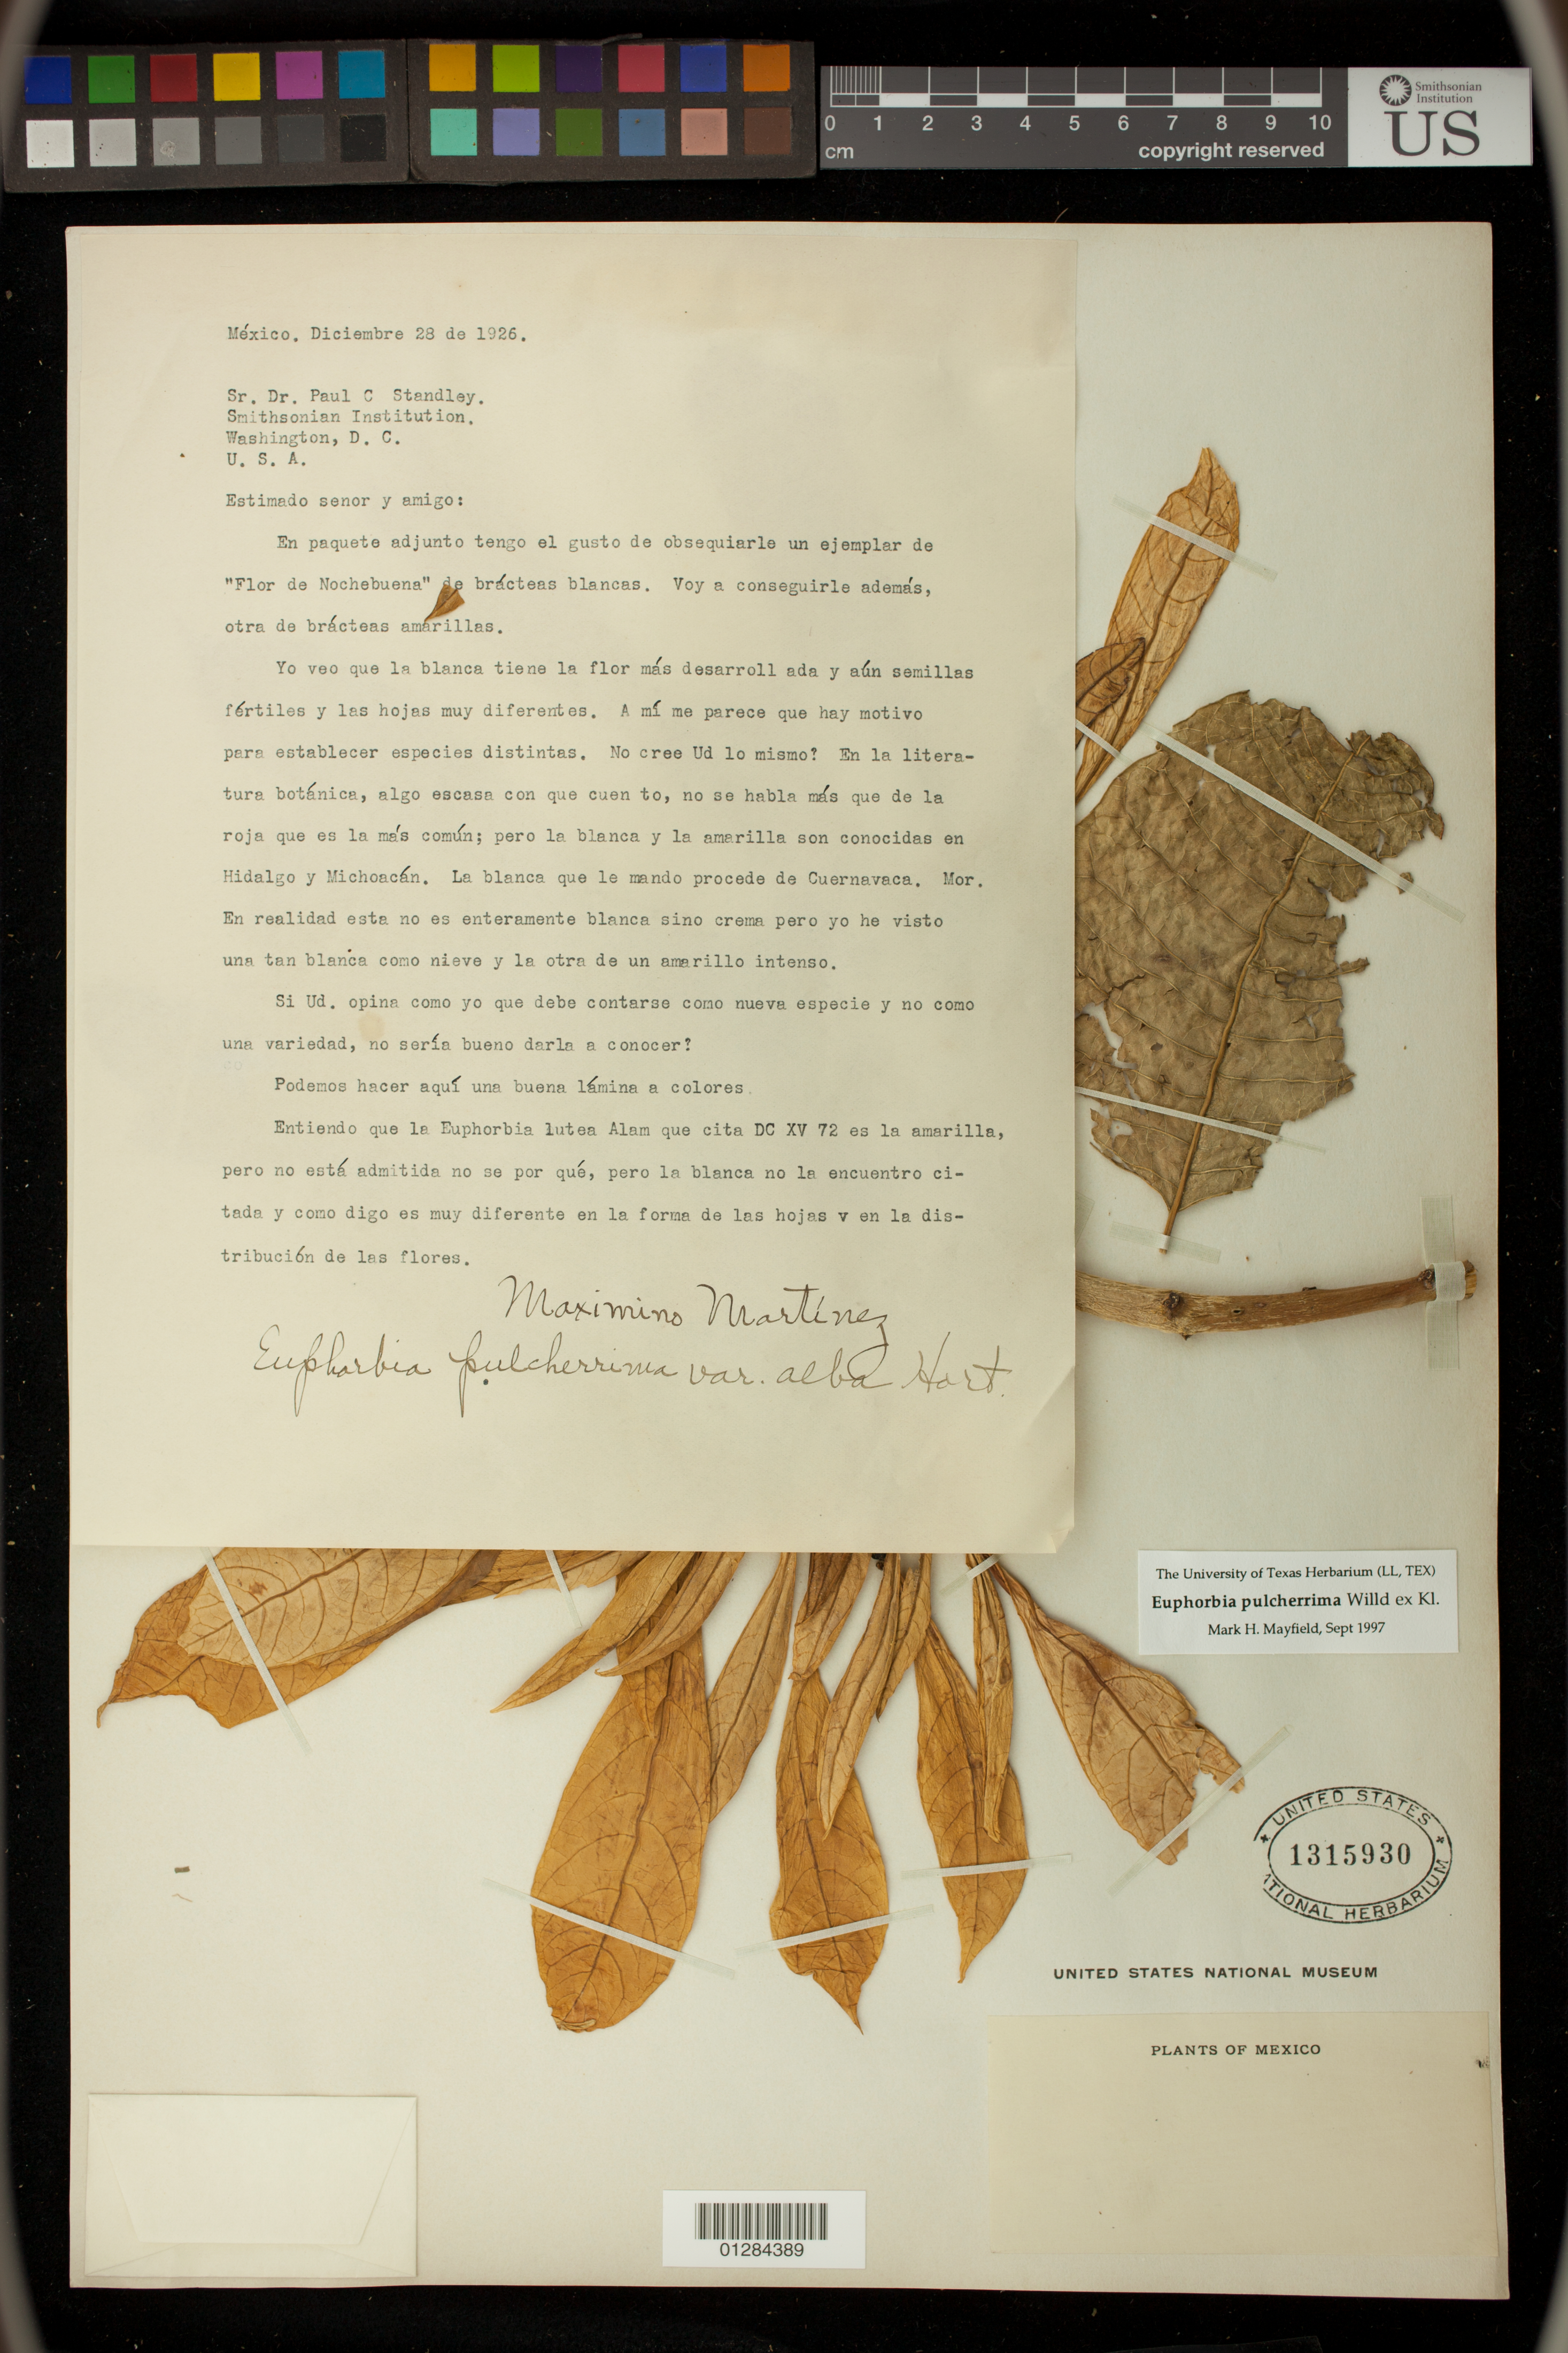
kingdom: Plantae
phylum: Tracheophyta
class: Magnoliopsida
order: Malpighiales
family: Euphorbiaceae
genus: Euphorbia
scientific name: Euphorbia pulcherrima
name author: Willd. ex Klotzsch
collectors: M. Martinez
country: Mexico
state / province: Sonora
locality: Nochebuena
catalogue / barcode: US 1315930